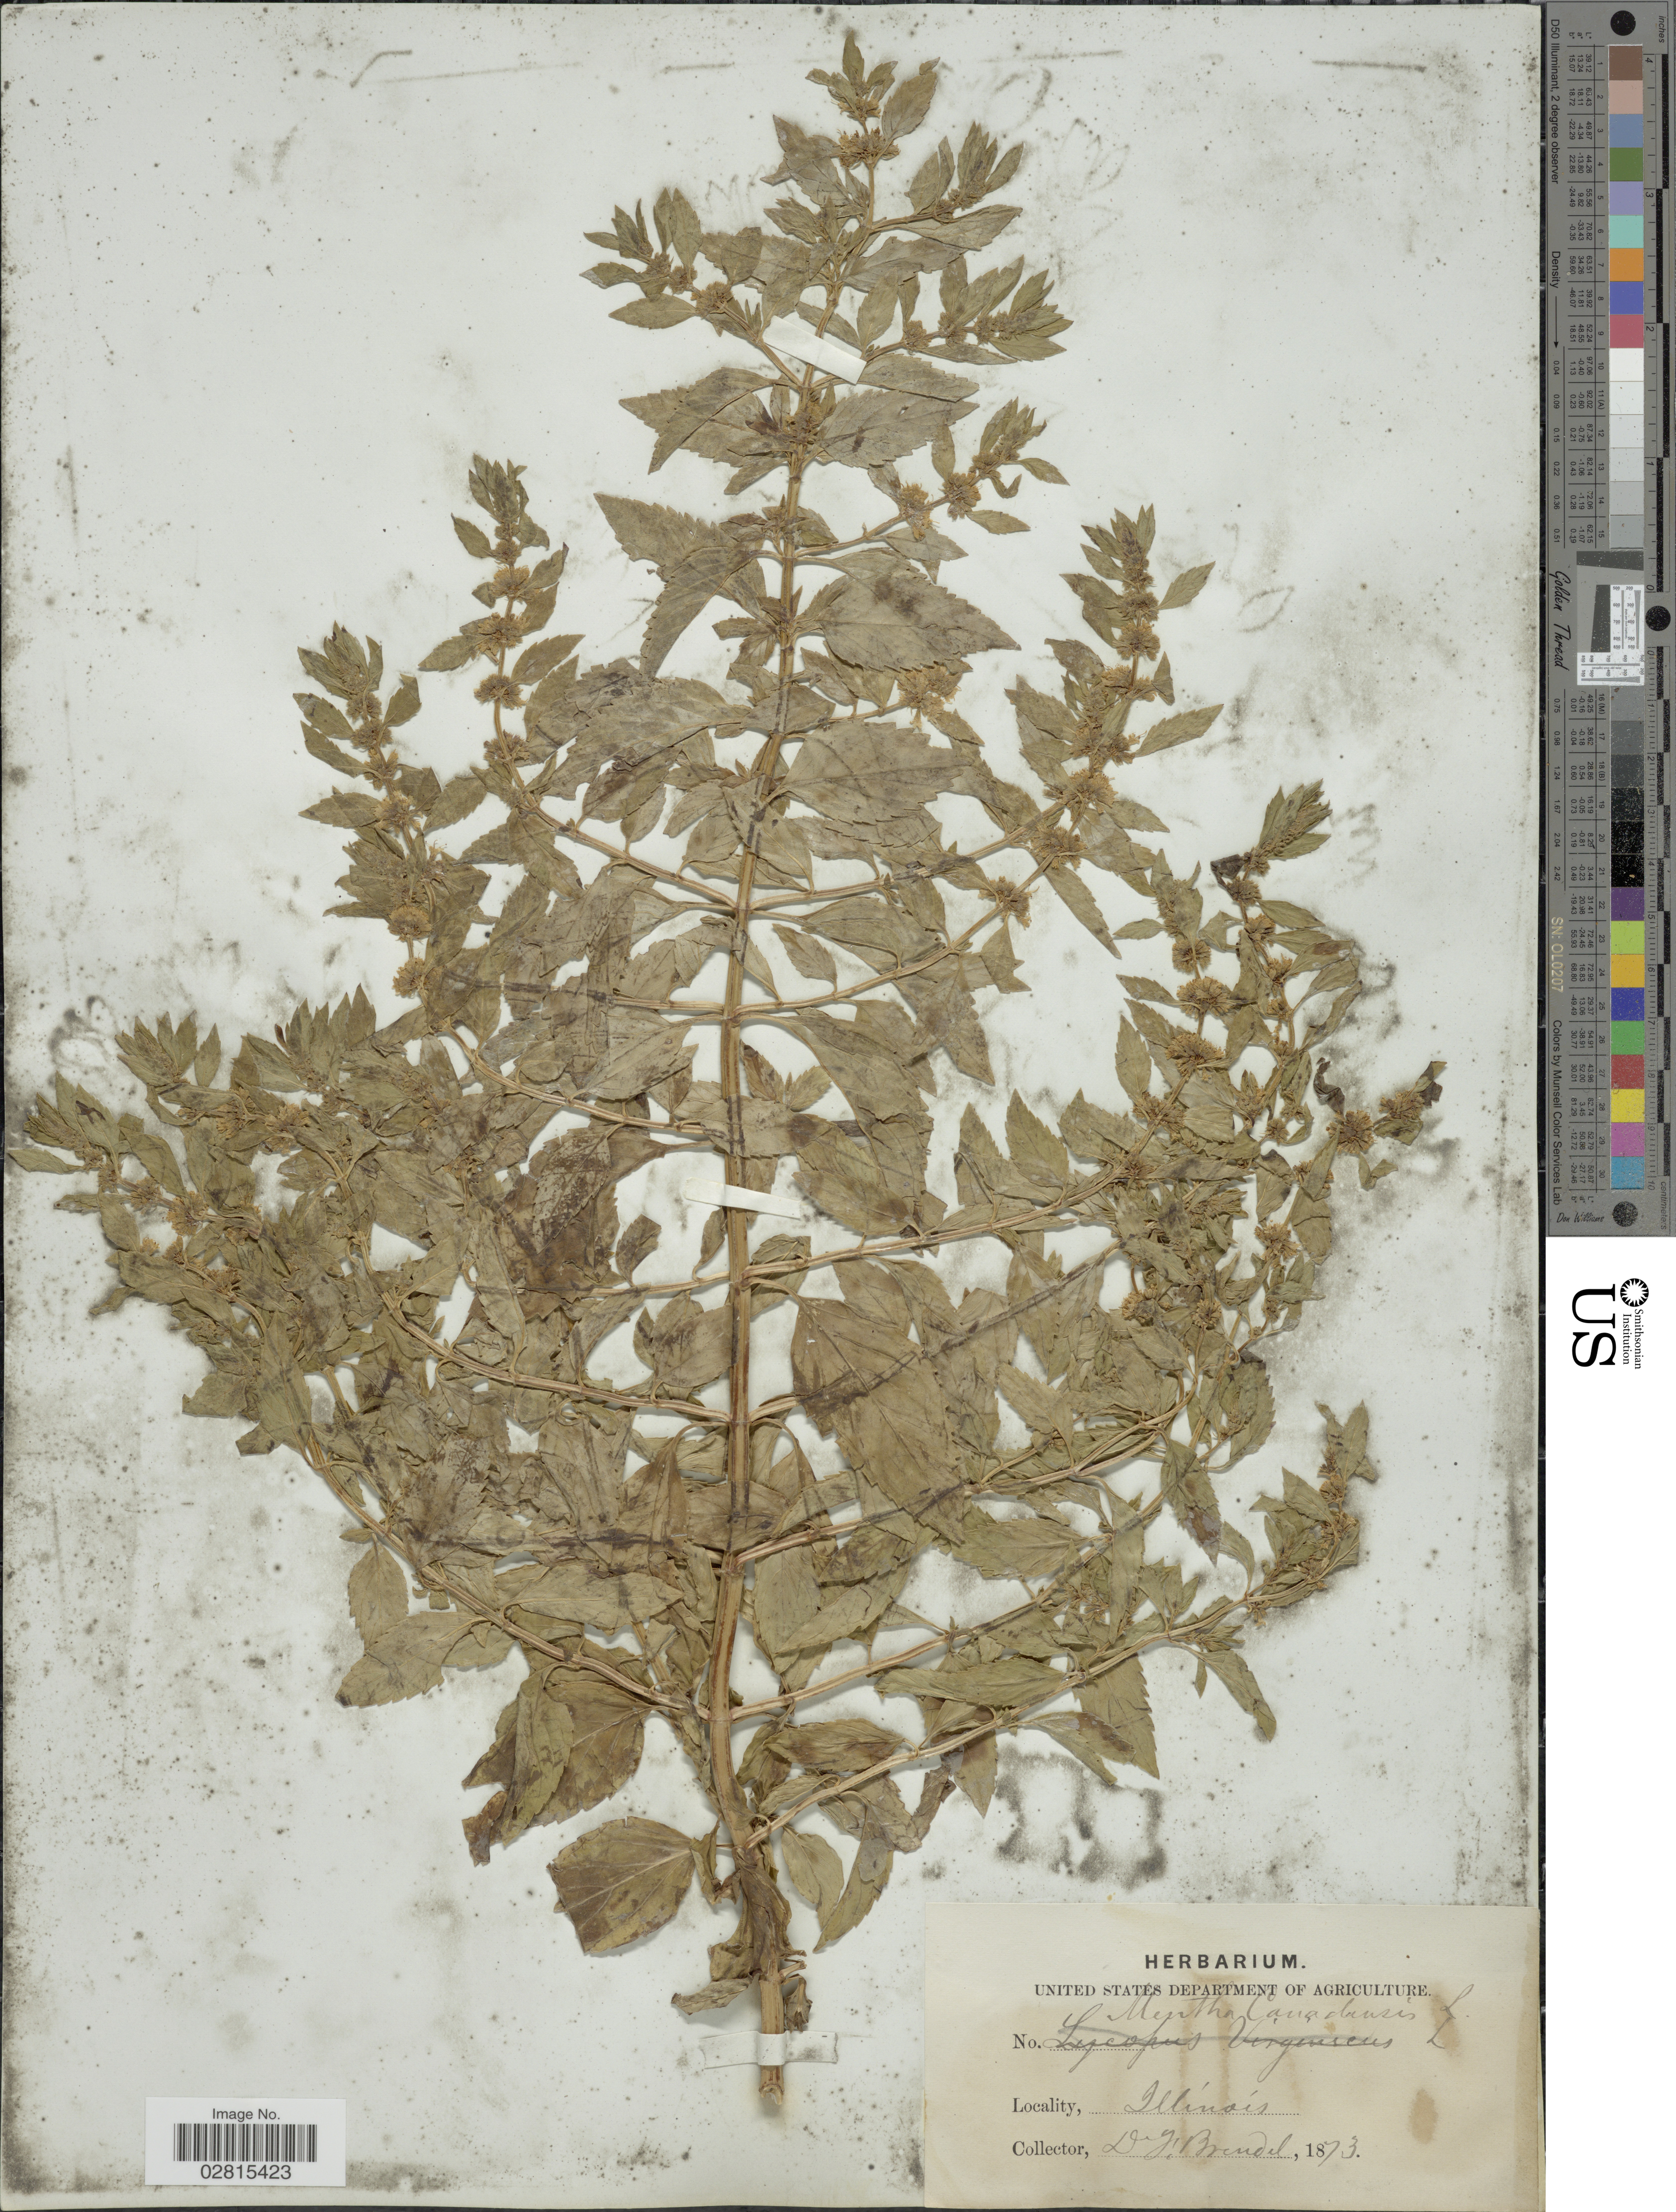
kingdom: Plantae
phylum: Tracheophyta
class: Magnoliopsida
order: Lamiales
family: Lamiaceae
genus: Mentha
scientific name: Mentha canadensis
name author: L.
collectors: J. Brendel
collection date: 1873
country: United States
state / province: Illinois